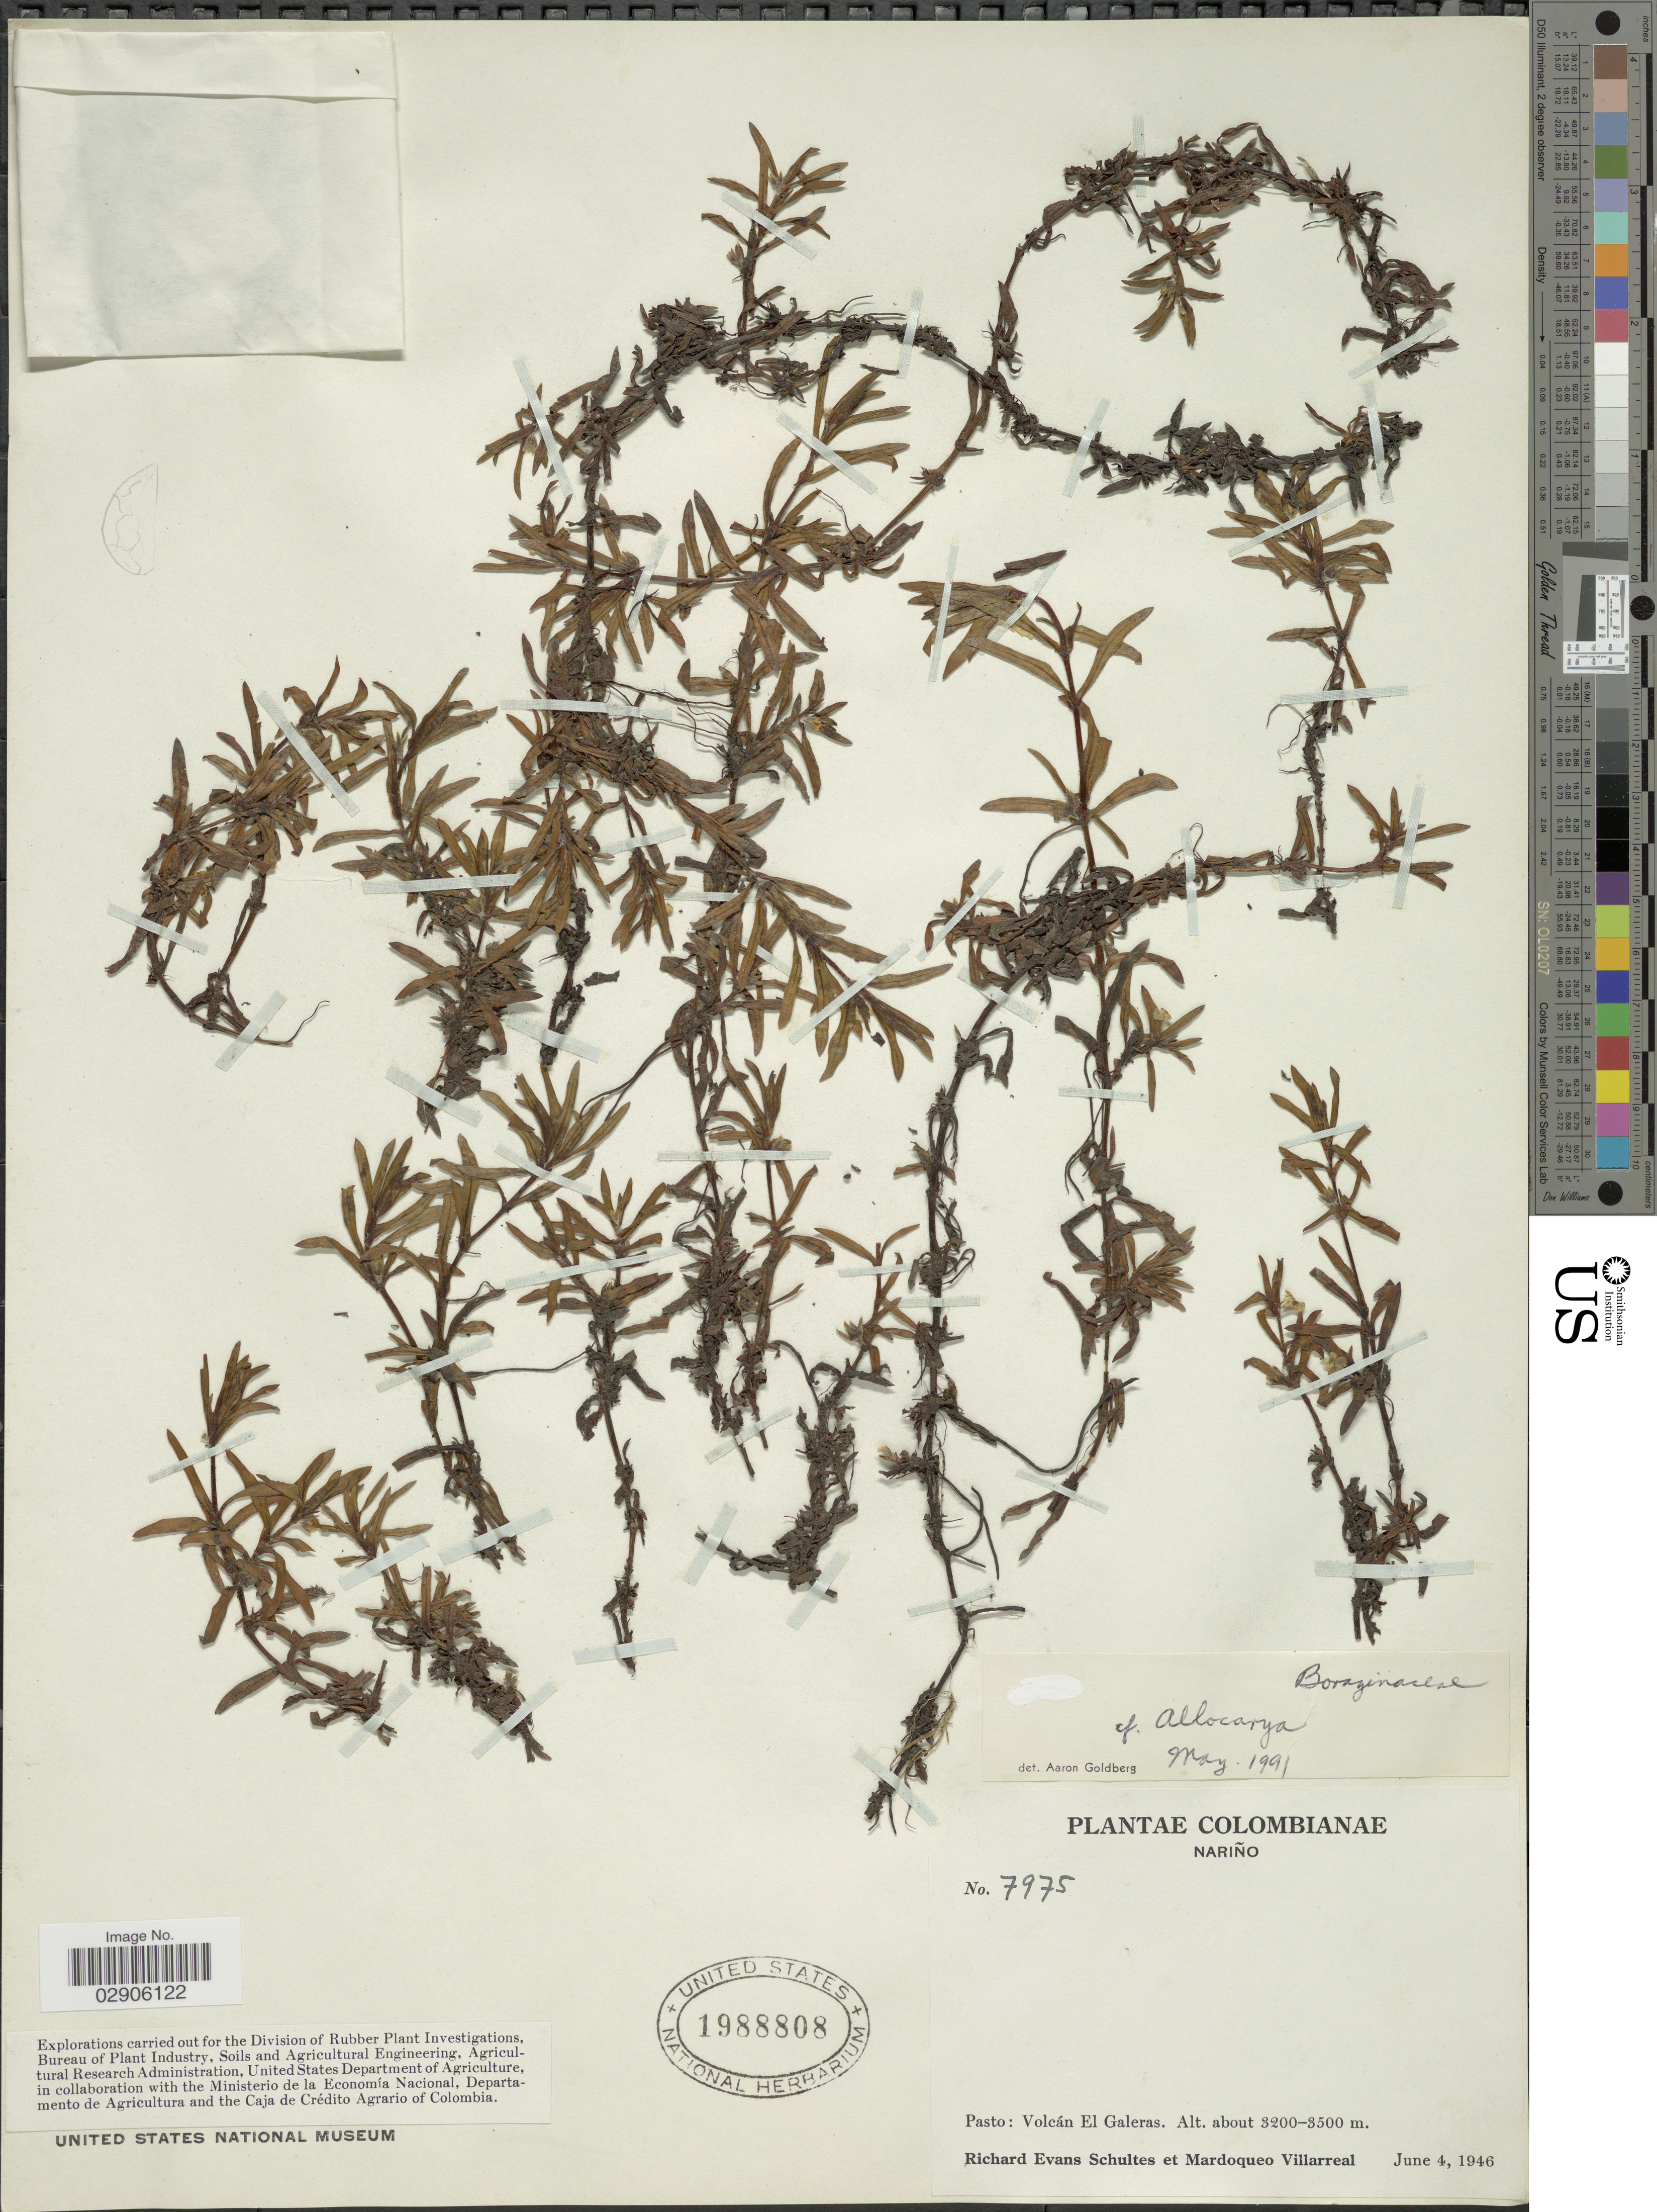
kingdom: Plantae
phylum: Tracheophyta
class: Magnoliopsida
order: Boraginales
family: Boraginaceae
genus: Plagiobothrys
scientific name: Plagiobothrys sp.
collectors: R. E. Schultes & M. Villarreal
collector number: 7975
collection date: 1946-06-04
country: Colombia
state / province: Nariño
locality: Pasto: Volcán El Galeras.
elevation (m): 3200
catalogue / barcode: US 1988808